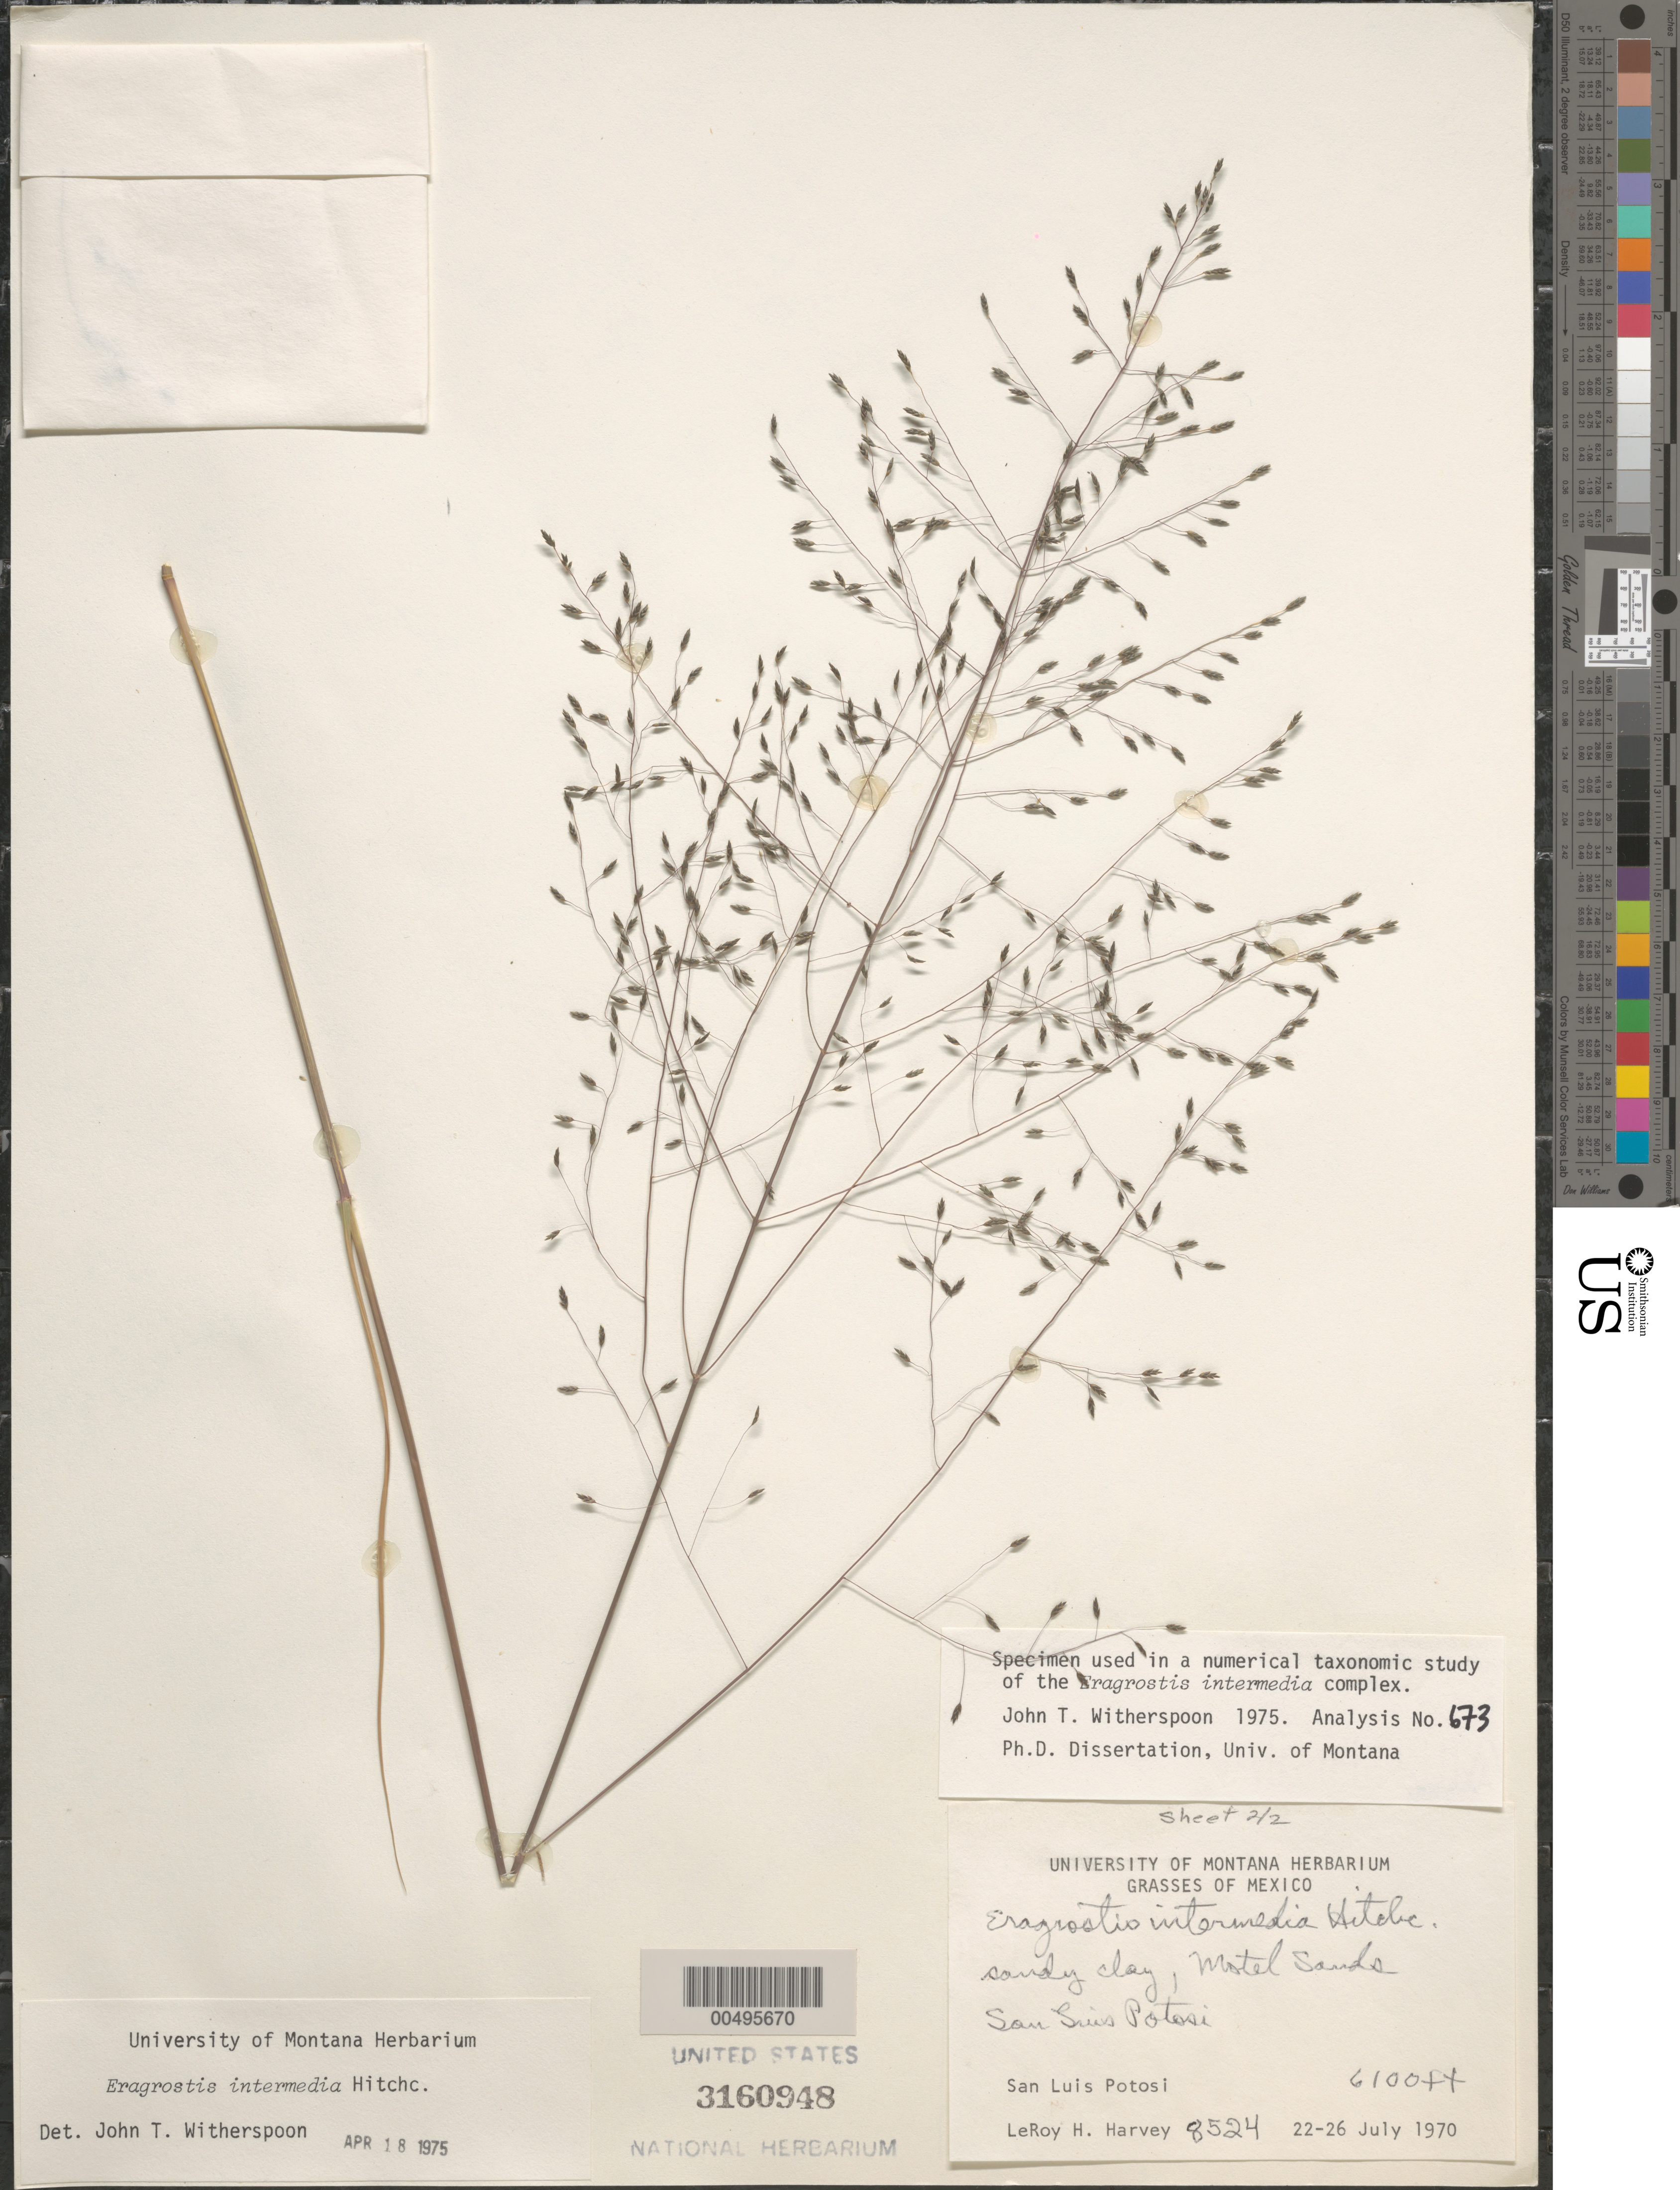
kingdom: Plantae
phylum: Tracheophyta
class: Liliopsida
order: Poales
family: Poaceae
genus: Eragrostis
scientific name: Eragrostis intermedia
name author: Hitchc.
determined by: Witherspoon, John T.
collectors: L. H. Harvey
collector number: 8524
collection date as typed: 22 Jul 1970 to 26 Jul 1970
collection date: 1970-07-22/1970-07-26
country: Mexico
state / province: San Luis Potosi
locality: Motel Sands, San Luis Potosi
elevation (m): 1859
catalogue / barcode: US 3160948